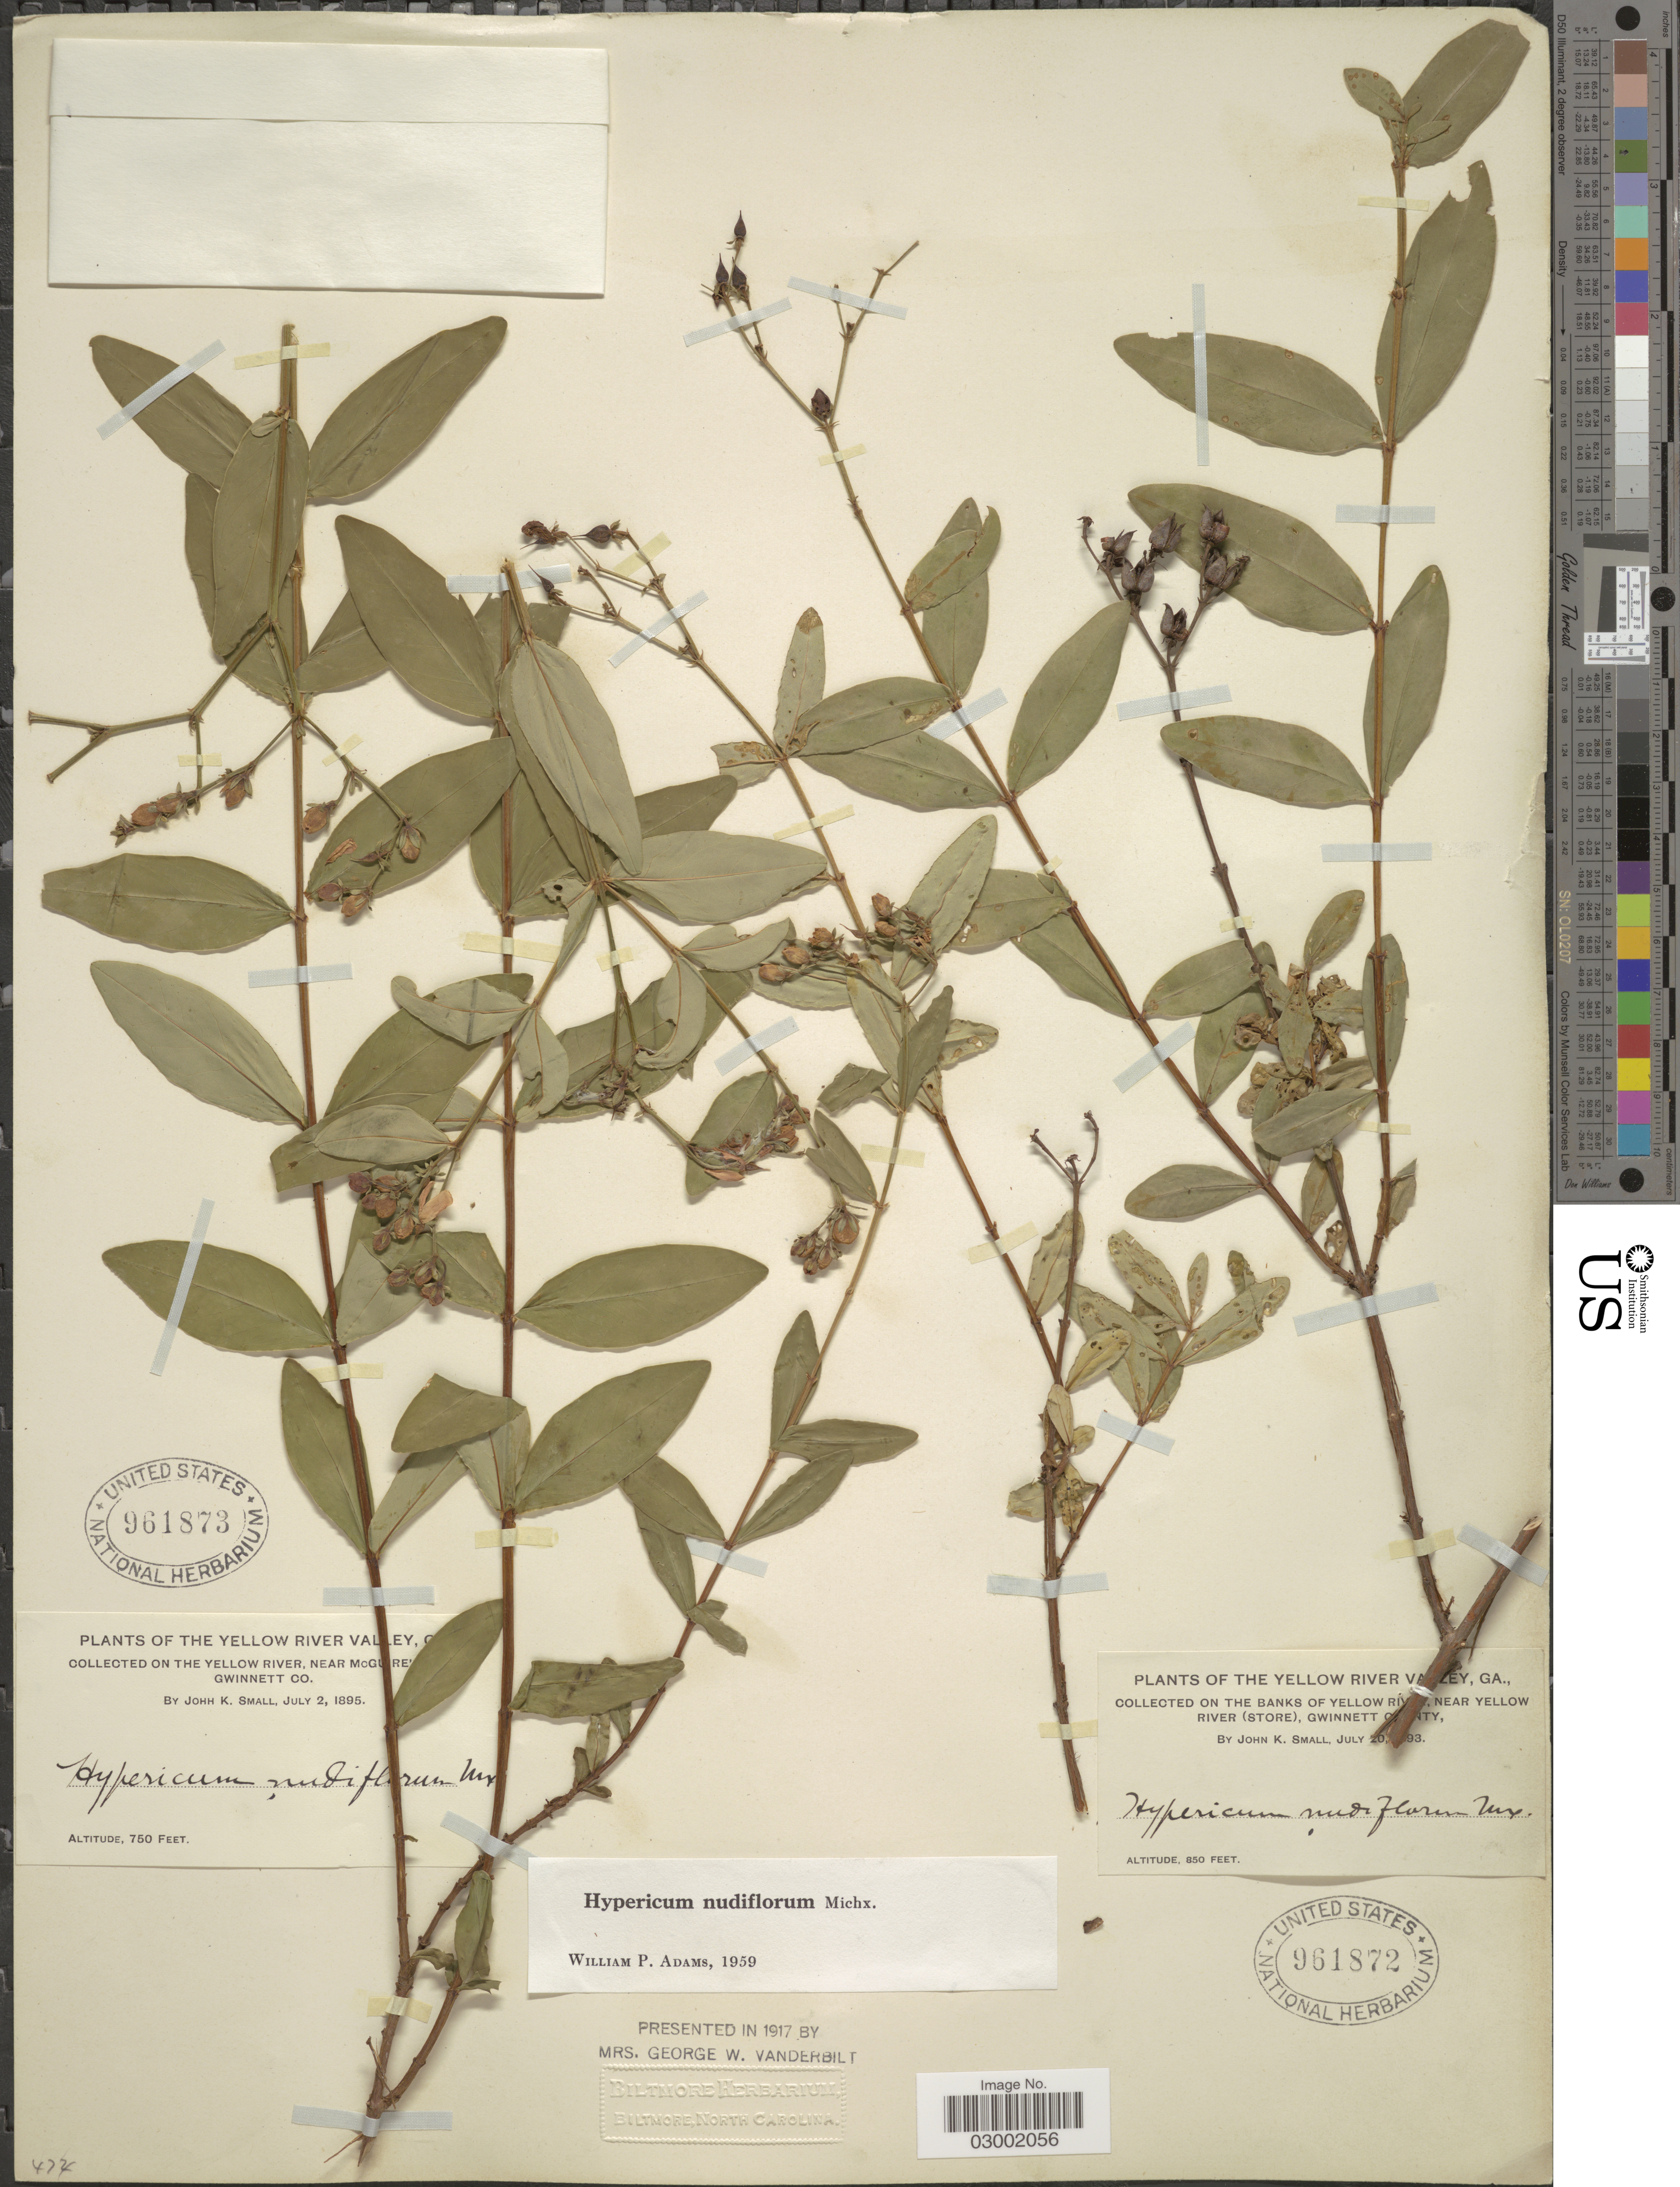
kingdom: Plantae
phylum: Tracheophyta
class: Magnoliopsida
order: Malpighiales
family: Hypericaceae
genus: Hypericum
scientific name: Hypericum nudiflorum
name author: Michx. ex Willd.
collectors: J. K. Small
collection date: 1895-07-02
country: United States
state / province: Georgia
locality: Yellow River Valley, Ga. On the Yellow River, near McGuire's Mill, Gwinnett Co.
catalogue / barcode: US 961873-2